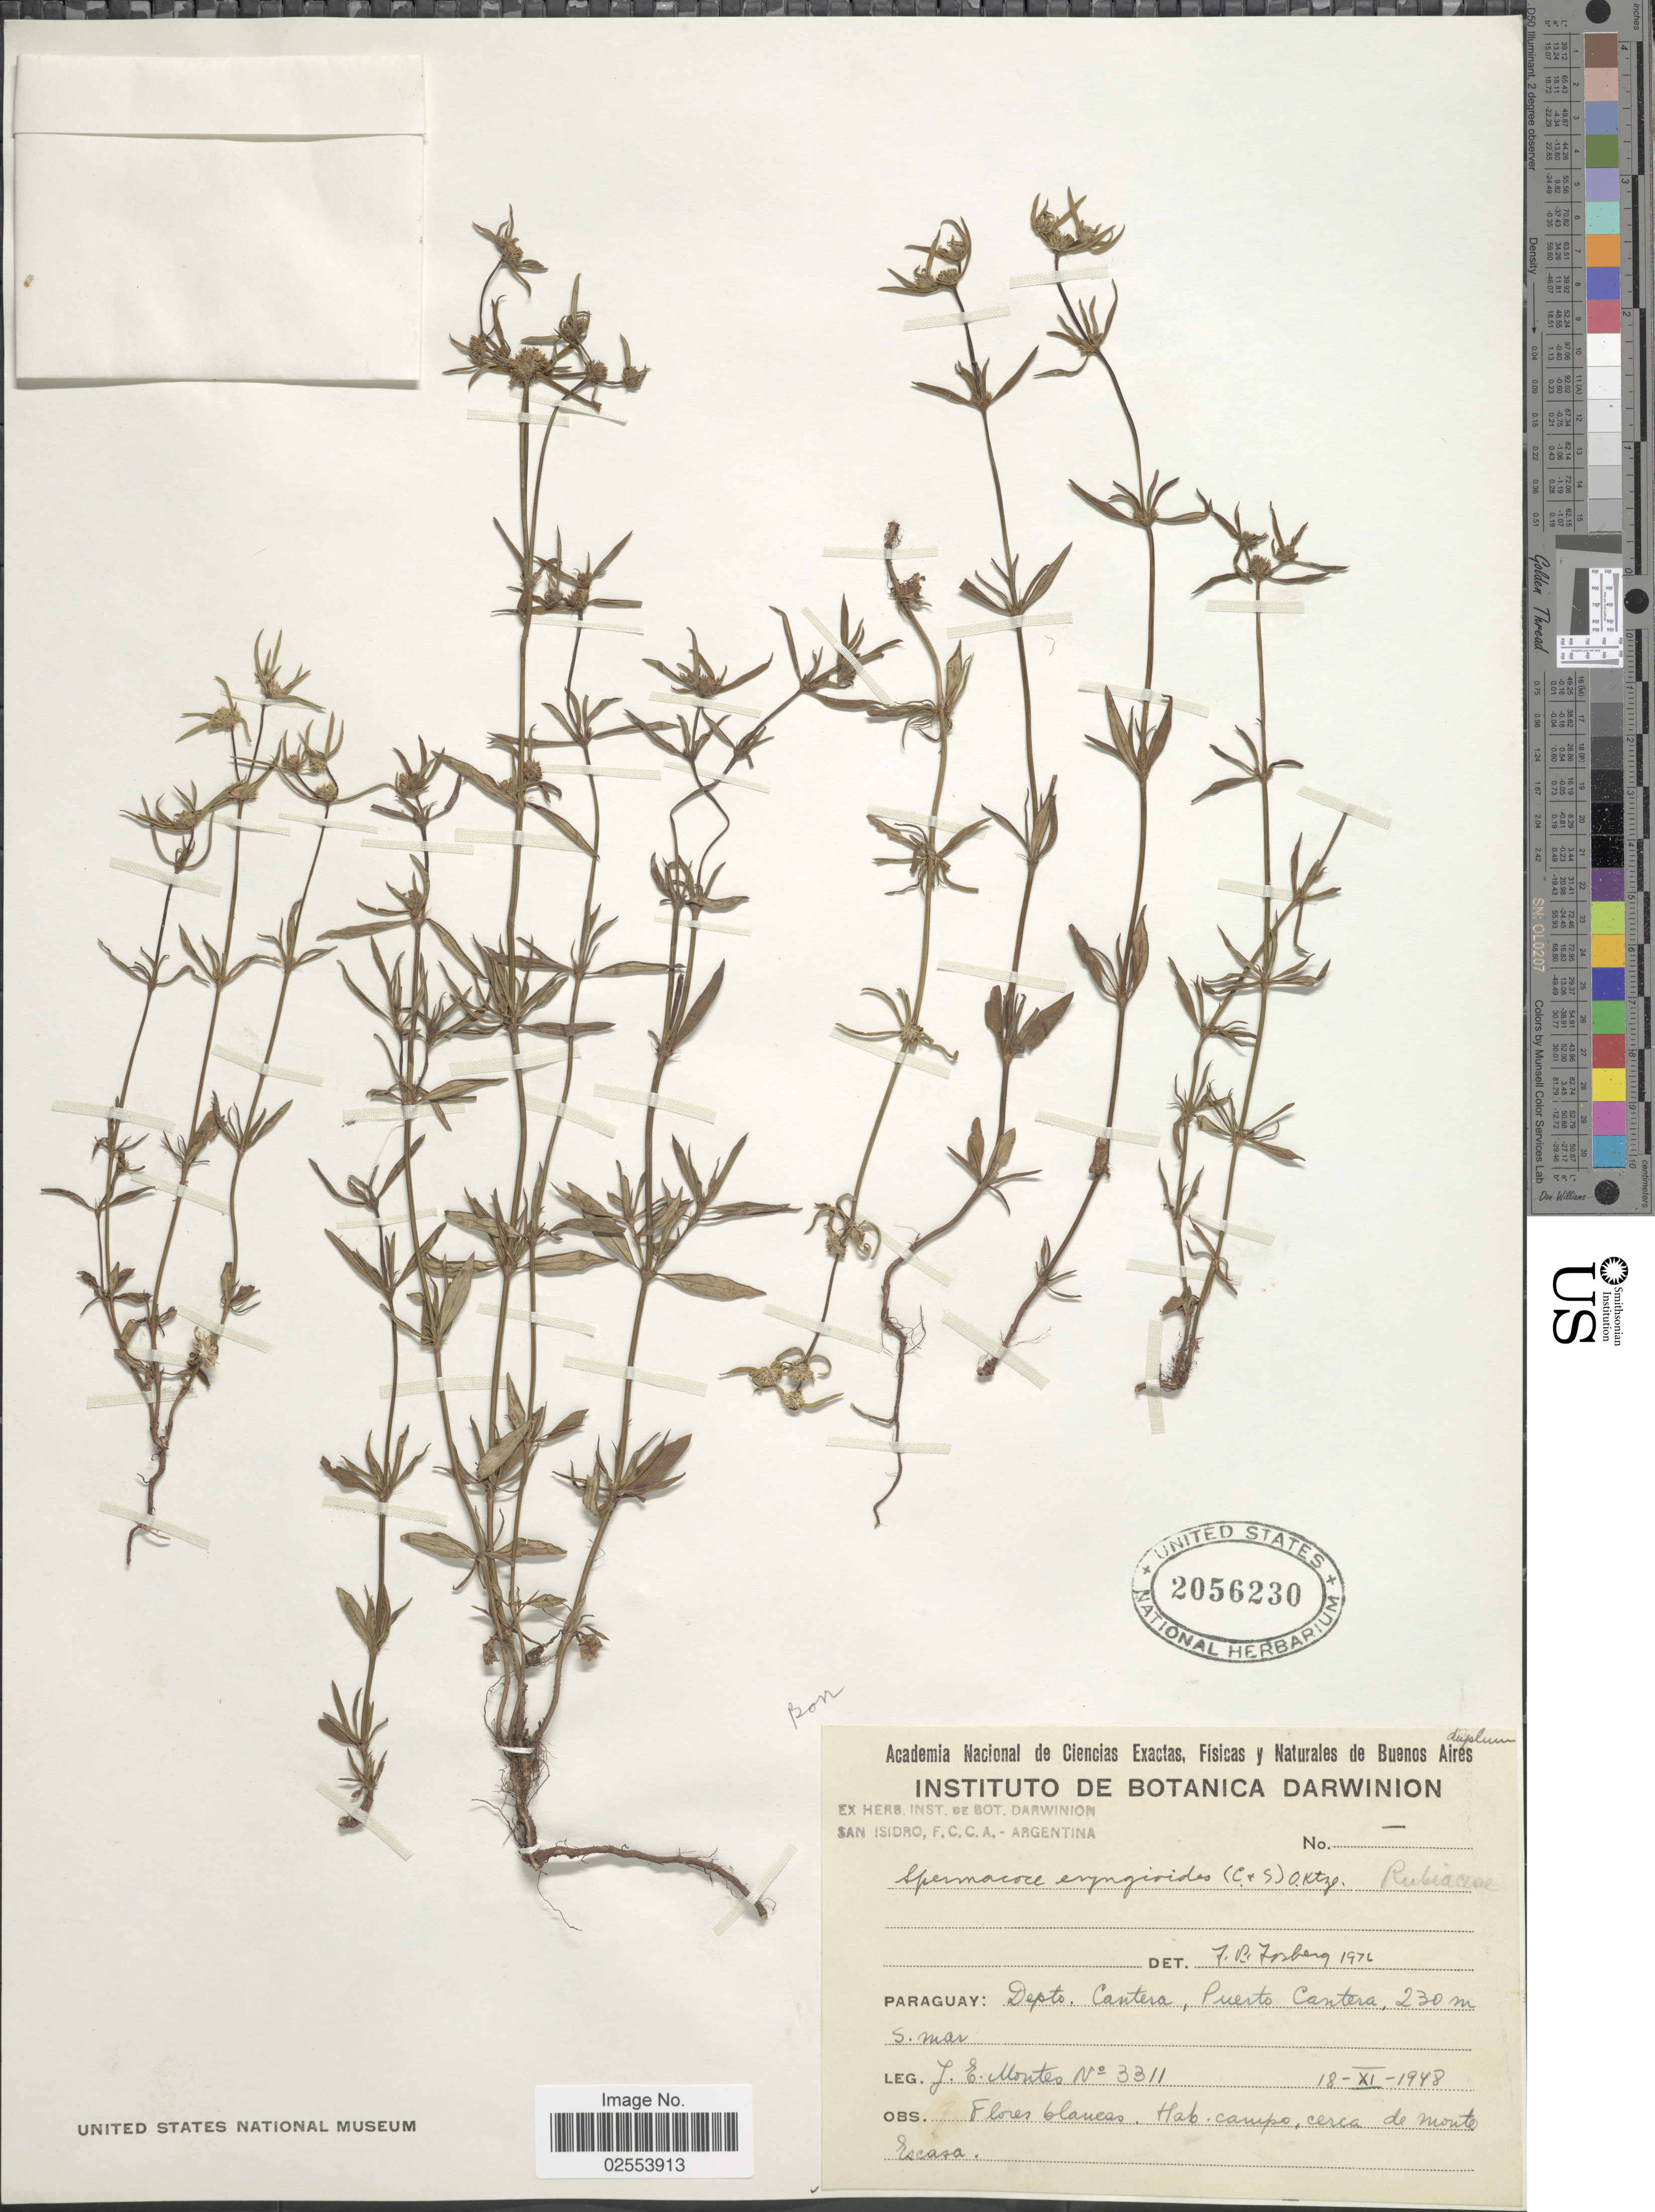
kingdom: Plantae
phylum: Tracheophyta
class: Magnoliopsida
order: Gentianales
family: Rubiaceae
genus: Spermacoce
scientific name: Spermacoce eryngioides var. eryngioides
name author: (Cham. & Schltdl.) Kuntze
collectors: J. E. Montes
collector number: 3311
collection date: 1948-11-18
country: Paraguay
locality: Depto. Cantera, Puerto Cantera.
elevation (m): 30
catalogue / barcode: US 2056230